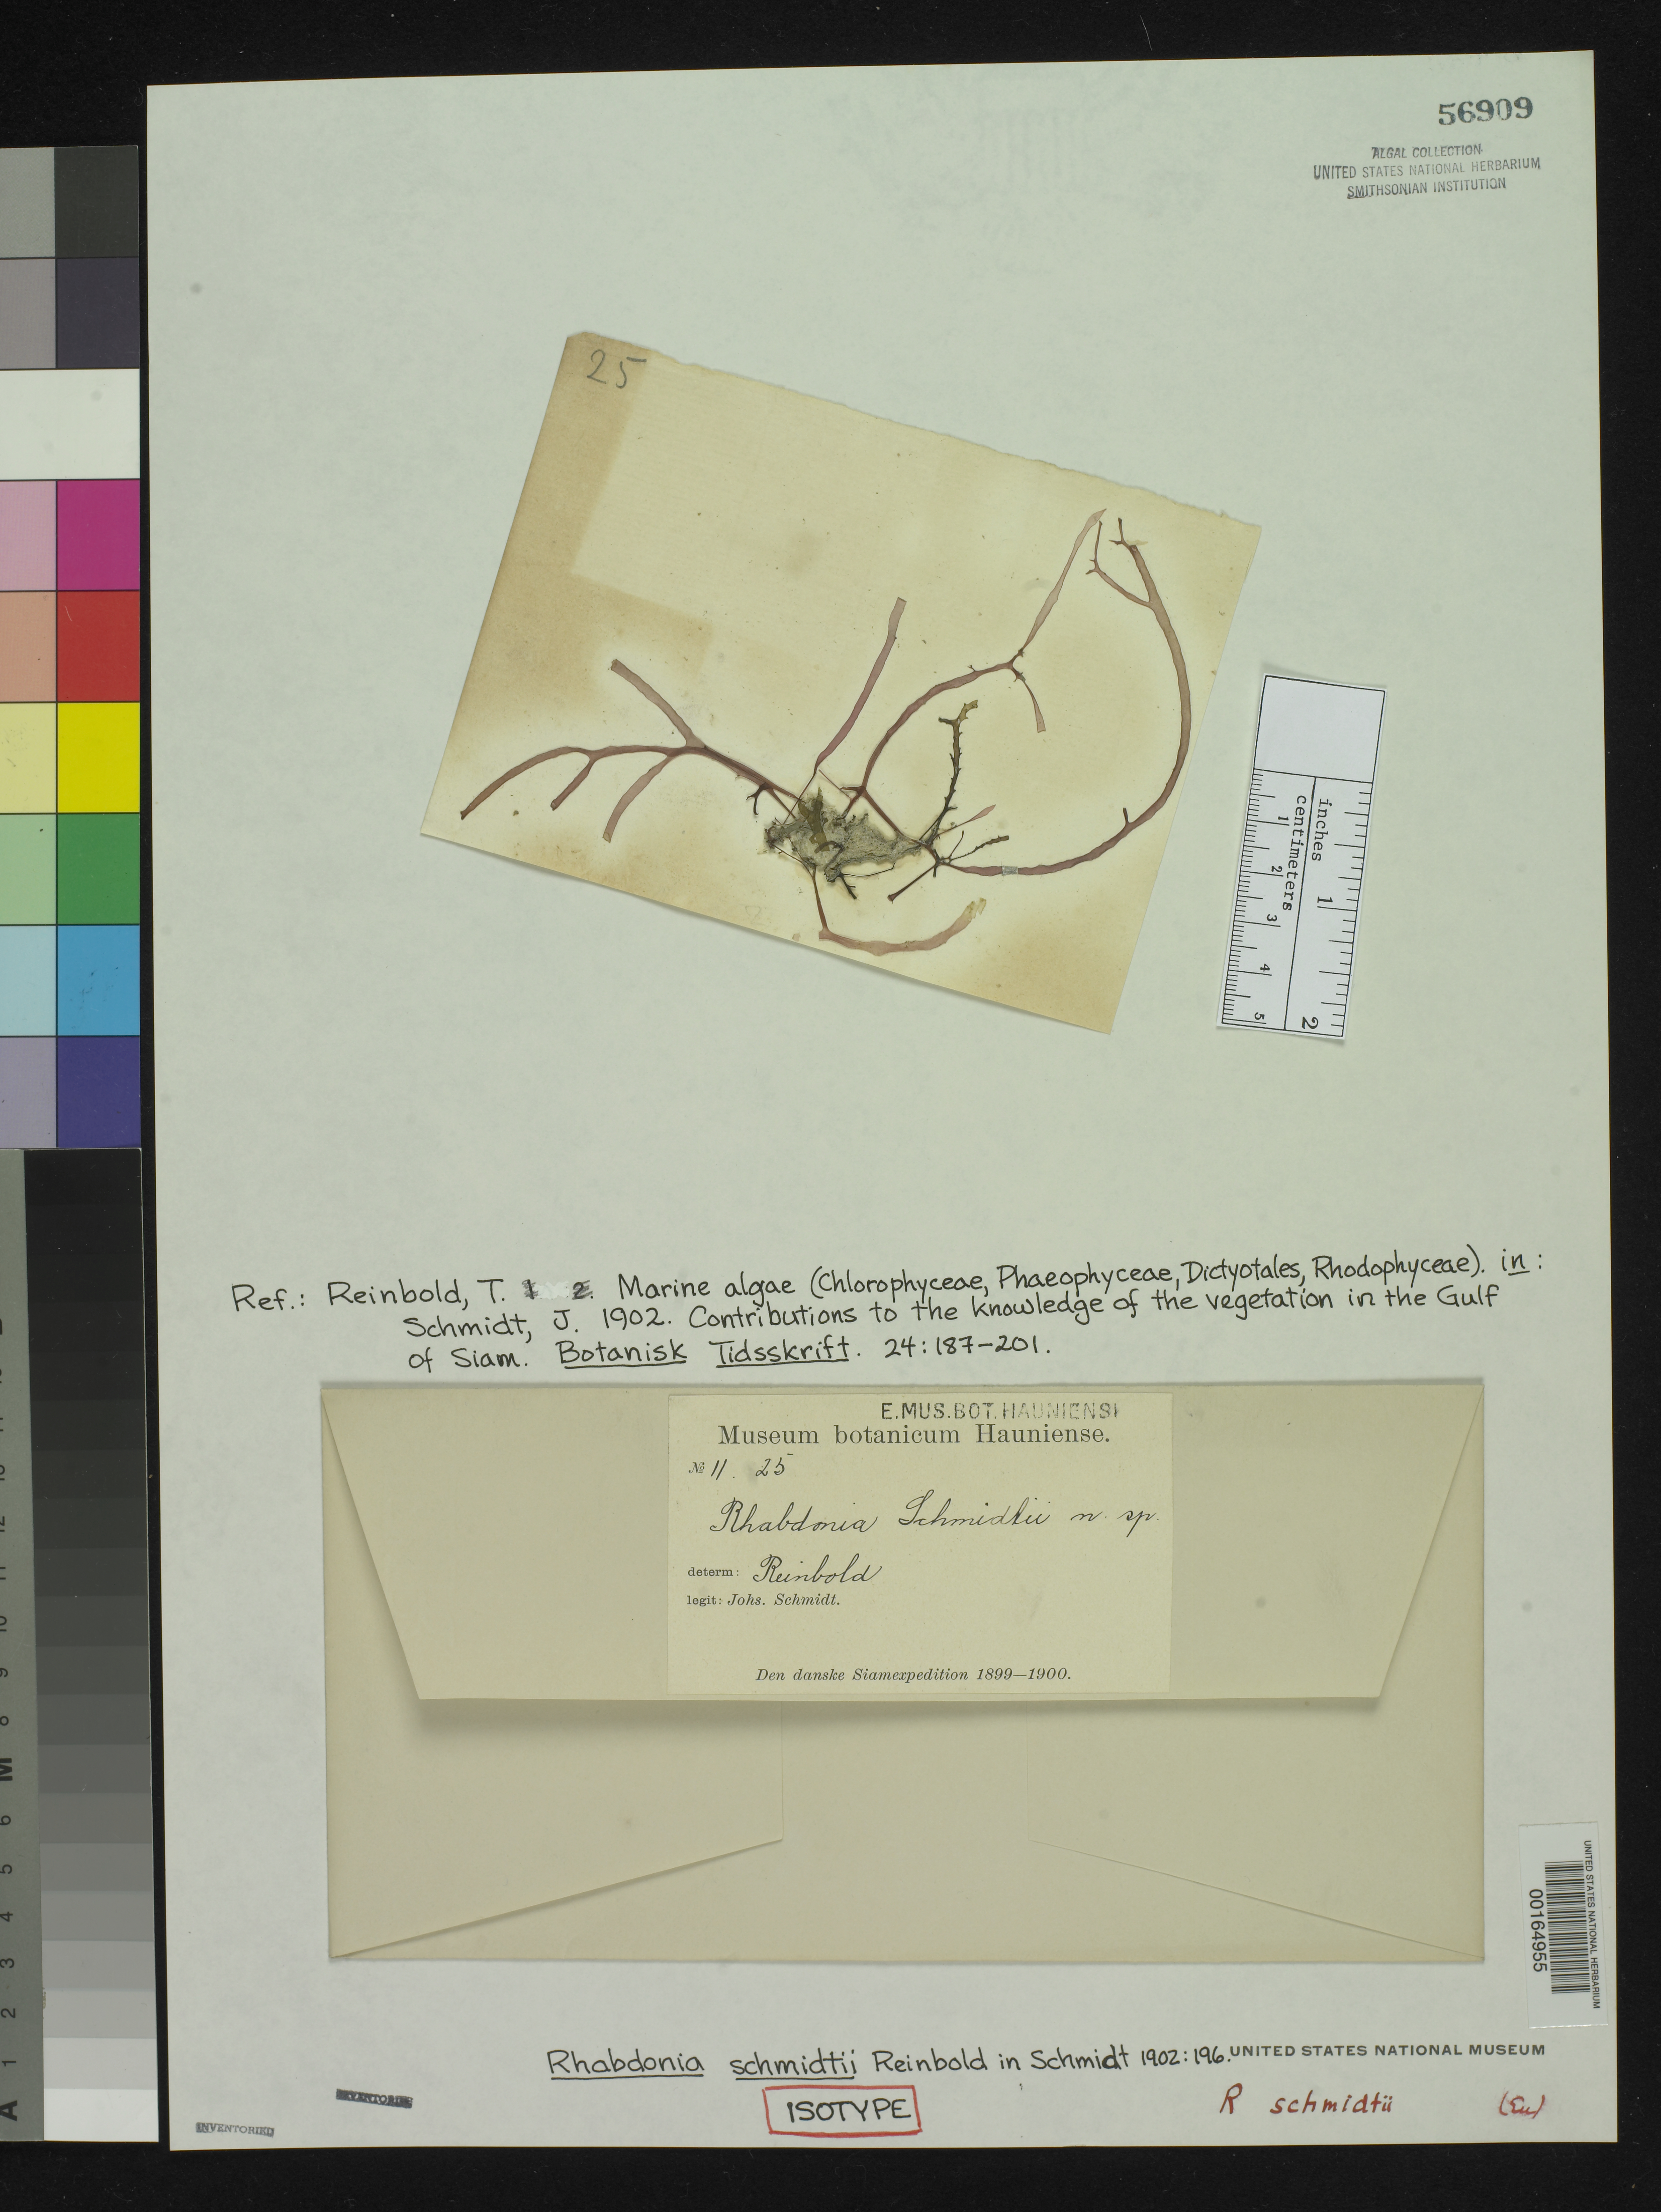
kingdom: Plantae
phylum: Rhodophyta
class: Florideophyceae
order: Gigartinales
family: Areschougiaceae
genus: Rhabdonia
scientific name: Rhabdonia schmidtii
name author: Reinbold in Johs. Schmidt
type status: Isotype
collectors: J. Schmidt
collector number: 11.25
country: Thailand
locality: Koh Chang Strait near Lem Ngob.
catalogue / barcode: US 56909